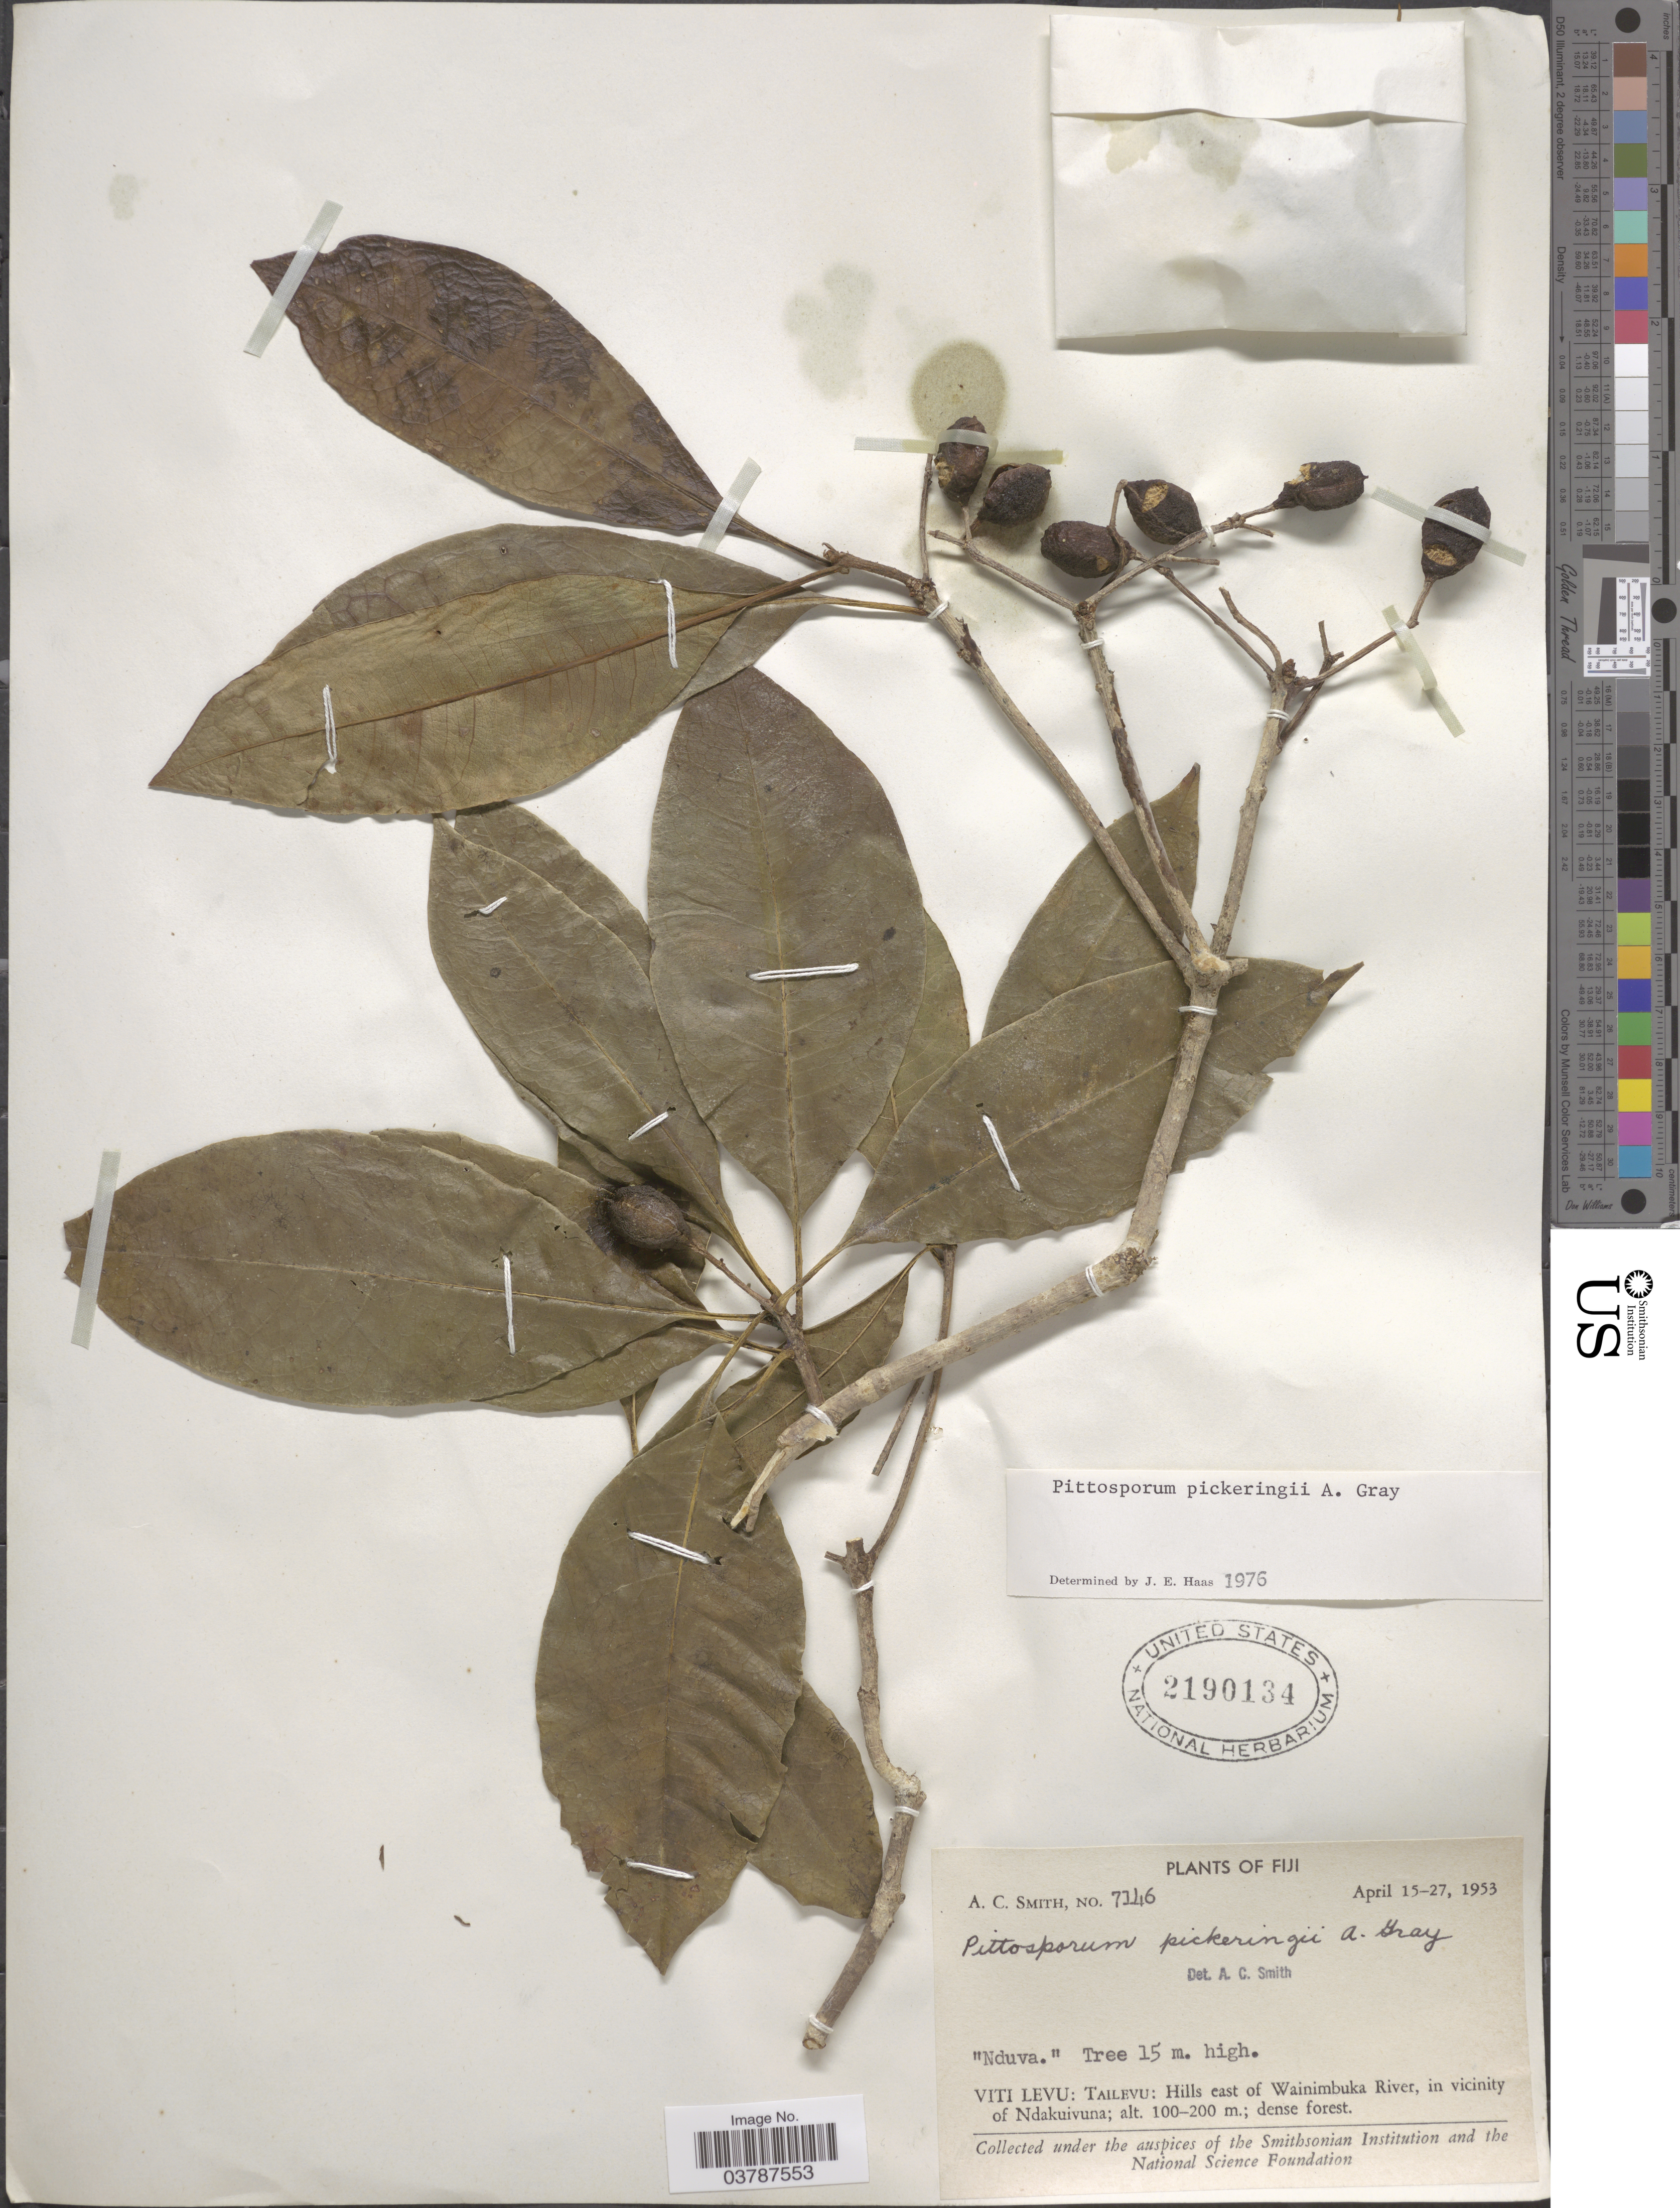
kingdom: Plantae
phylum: Tracheophyta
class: Magnoliopsida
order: Apiales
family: Pittosporaceae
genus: Pittosporum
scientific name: Pittosporum pickeringii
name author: A. Gray in Wilkes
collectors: A. C. Smith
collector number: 7146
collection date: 1953-04-15/1953-04-27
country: Fiji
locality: Viti Levu: Tailevu: Hills east of Wainimbuka River, in vicinity of Ndakuivuna.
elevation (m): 100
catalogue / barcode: US 2190134